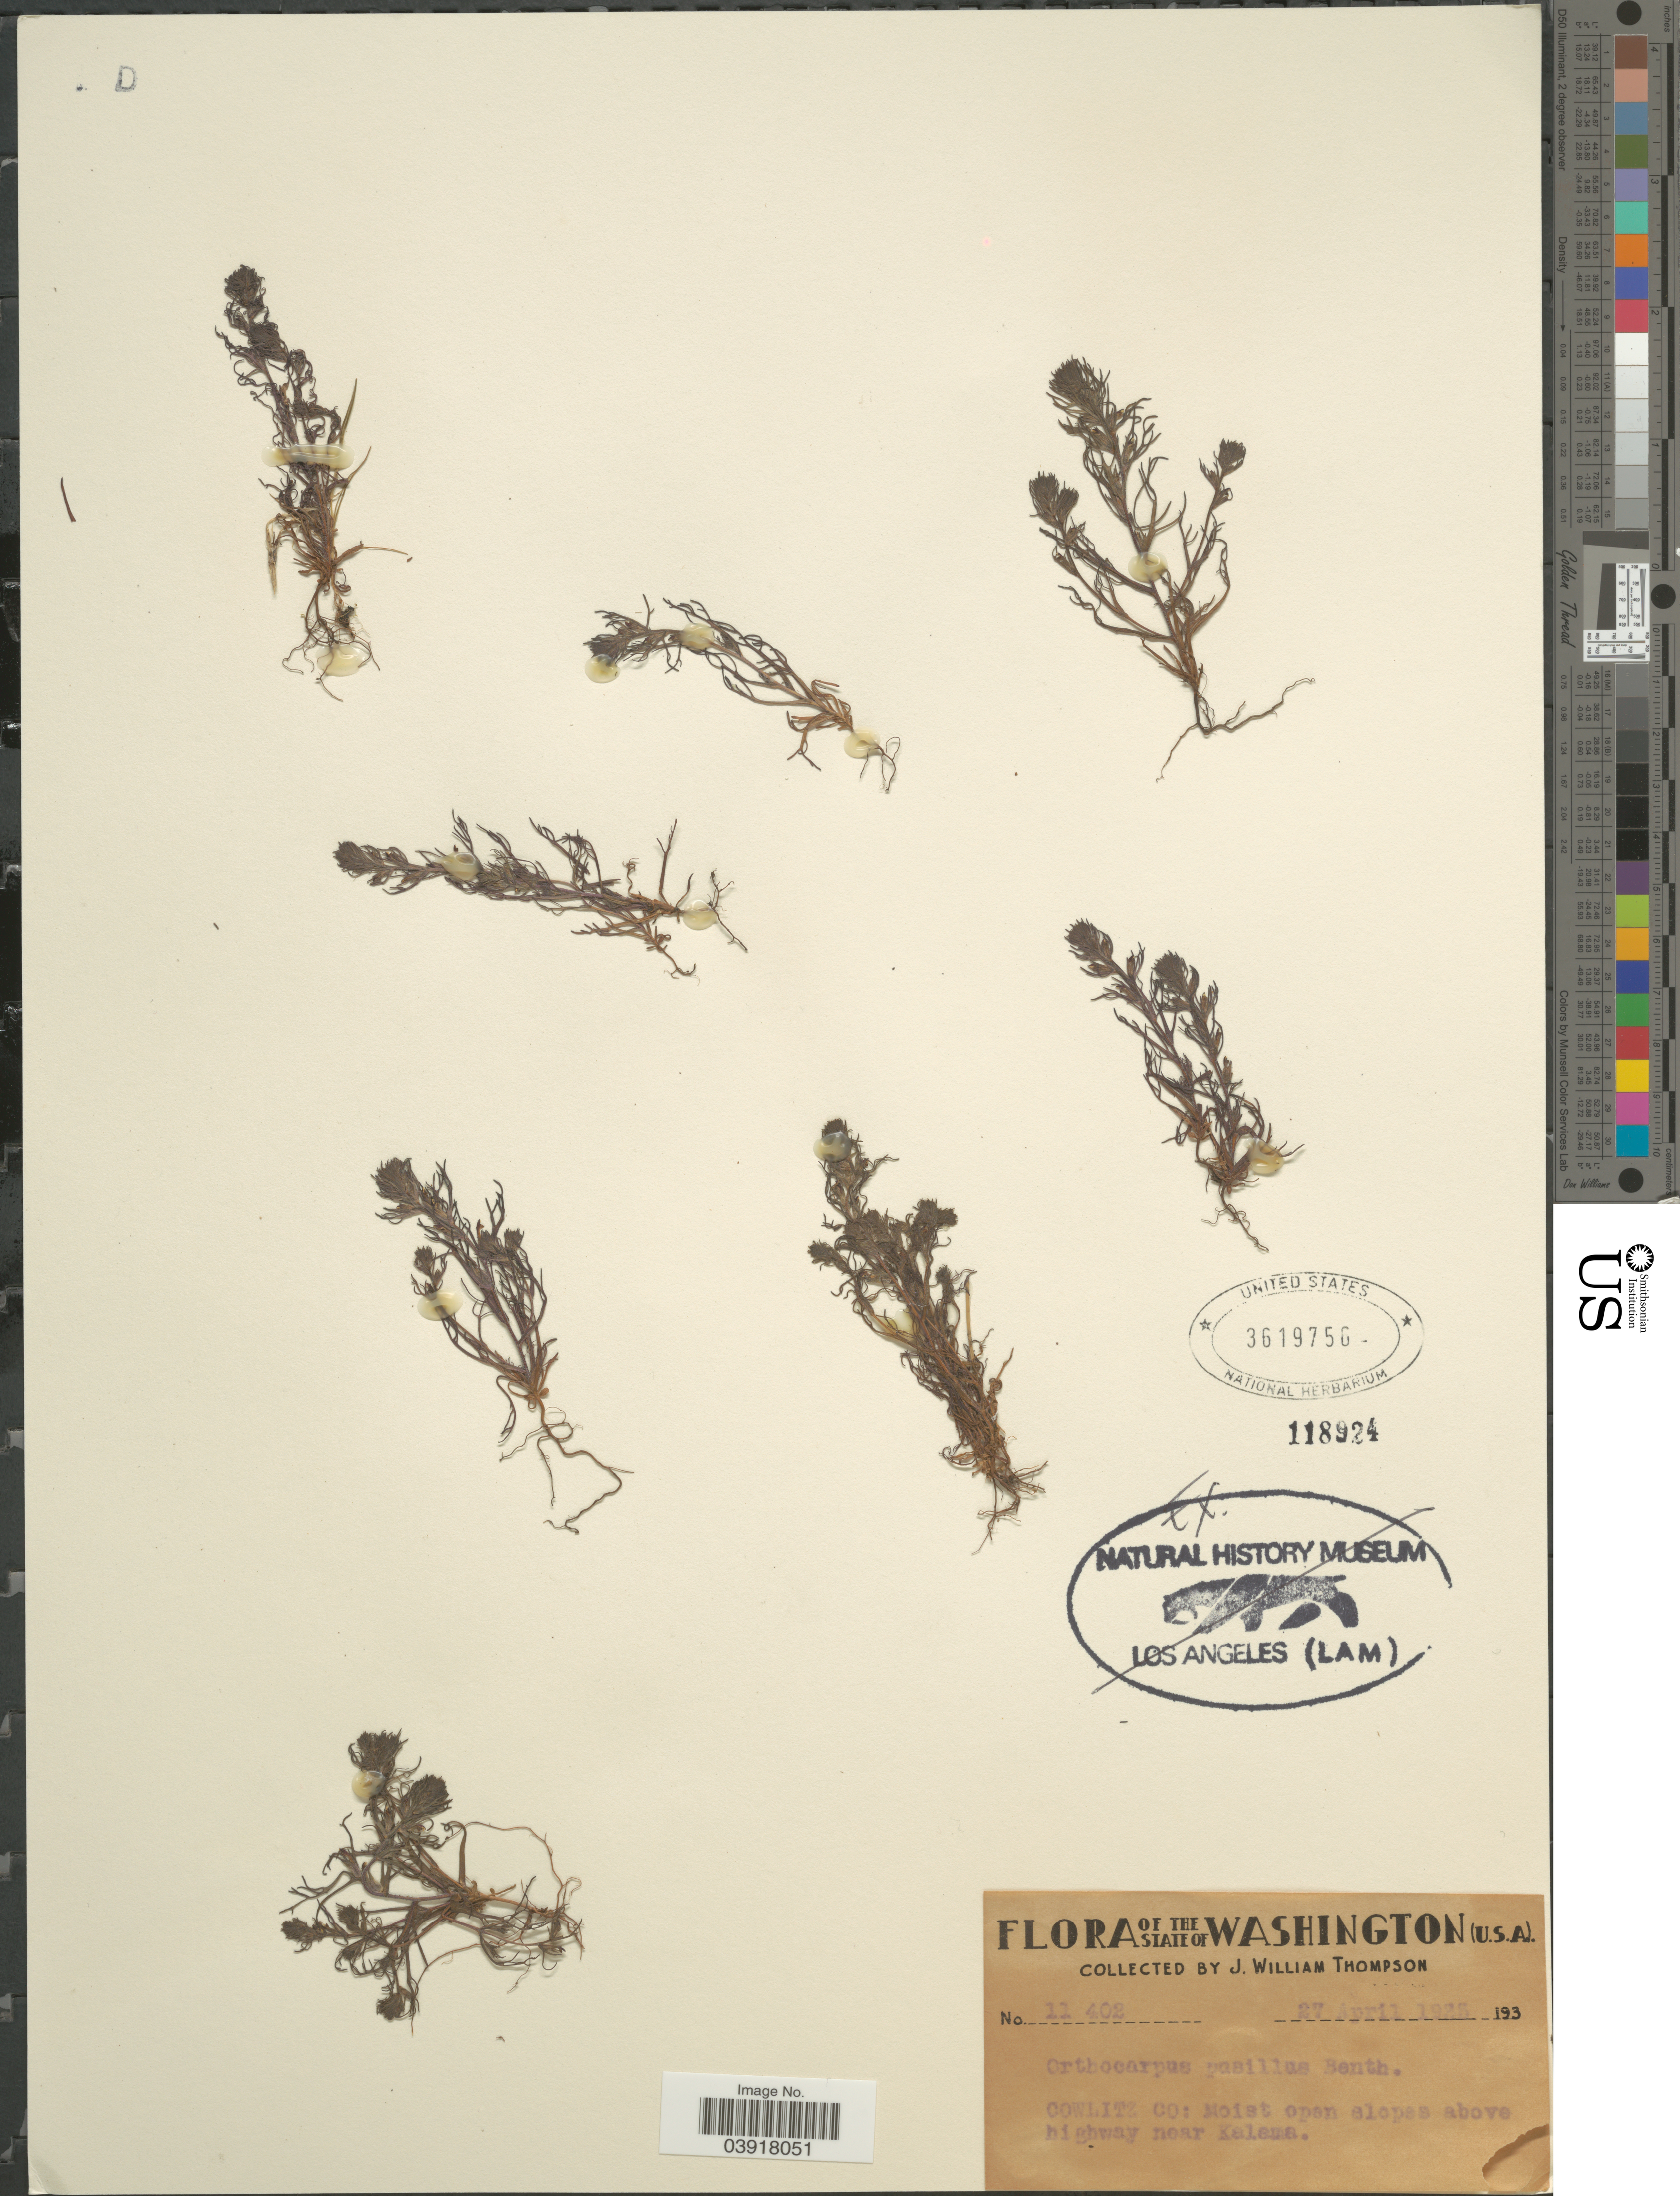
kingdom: Plantae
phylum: Tracheophyta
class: Magnoliopsida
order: Lamiales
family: Orobanchaceae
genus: Orthocarpus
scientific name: Orthocarpus pusillus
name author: Benth.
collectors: J. W. Thompson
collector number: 11402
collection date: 1925-04-27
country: United States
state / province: Washington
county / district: Cowlitz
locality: Cowlitz Co: Moist open slopes above highway near Kalama.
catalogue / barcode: US 3619750